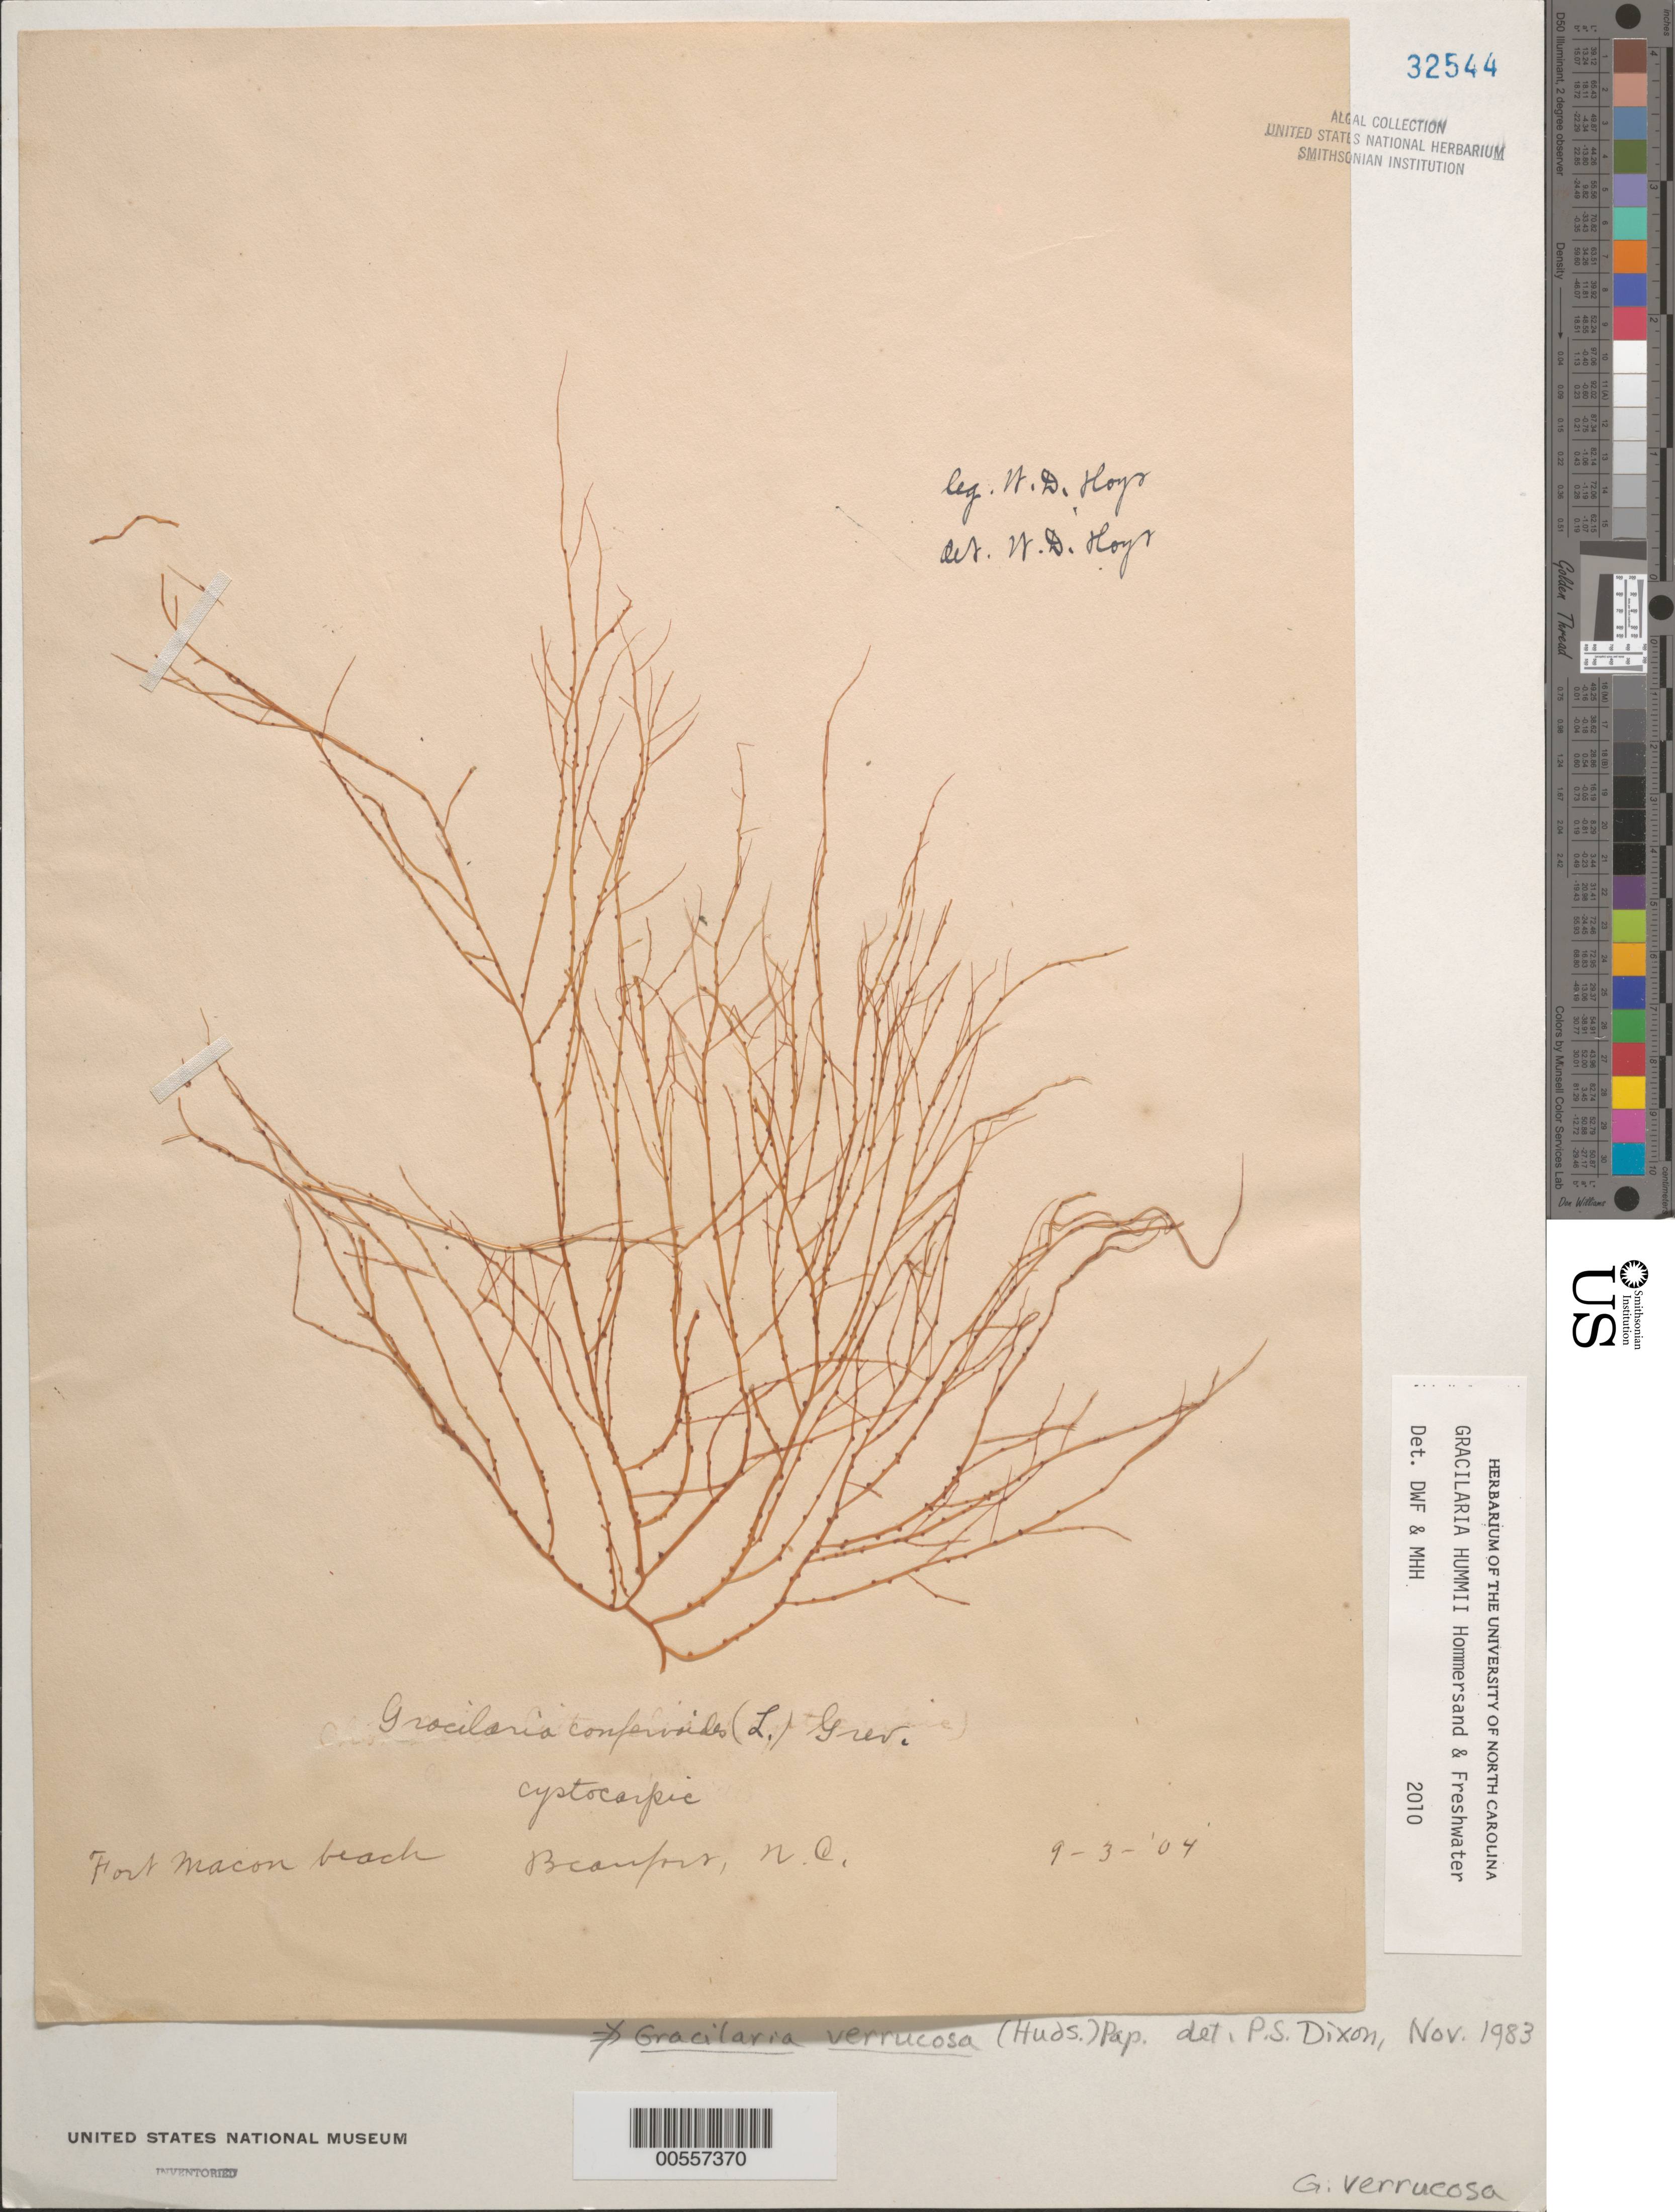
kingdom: Plantae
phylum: Rhodophyta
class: Florideophyceae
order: Gracilariales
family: Gracilariaceae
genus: Gracilaria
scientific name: Gracilaria hummii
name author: Hommers. & Freshwater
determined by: Freshwater, D. W.; Hommersand, M. H.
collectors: W. D. Hoyt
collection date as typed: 03 Sep 1904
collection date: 1904-09-03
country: United States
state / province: North Carolina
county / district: Carteret County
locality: Fort Macon Beach, Beaufort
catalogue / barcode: US 32544